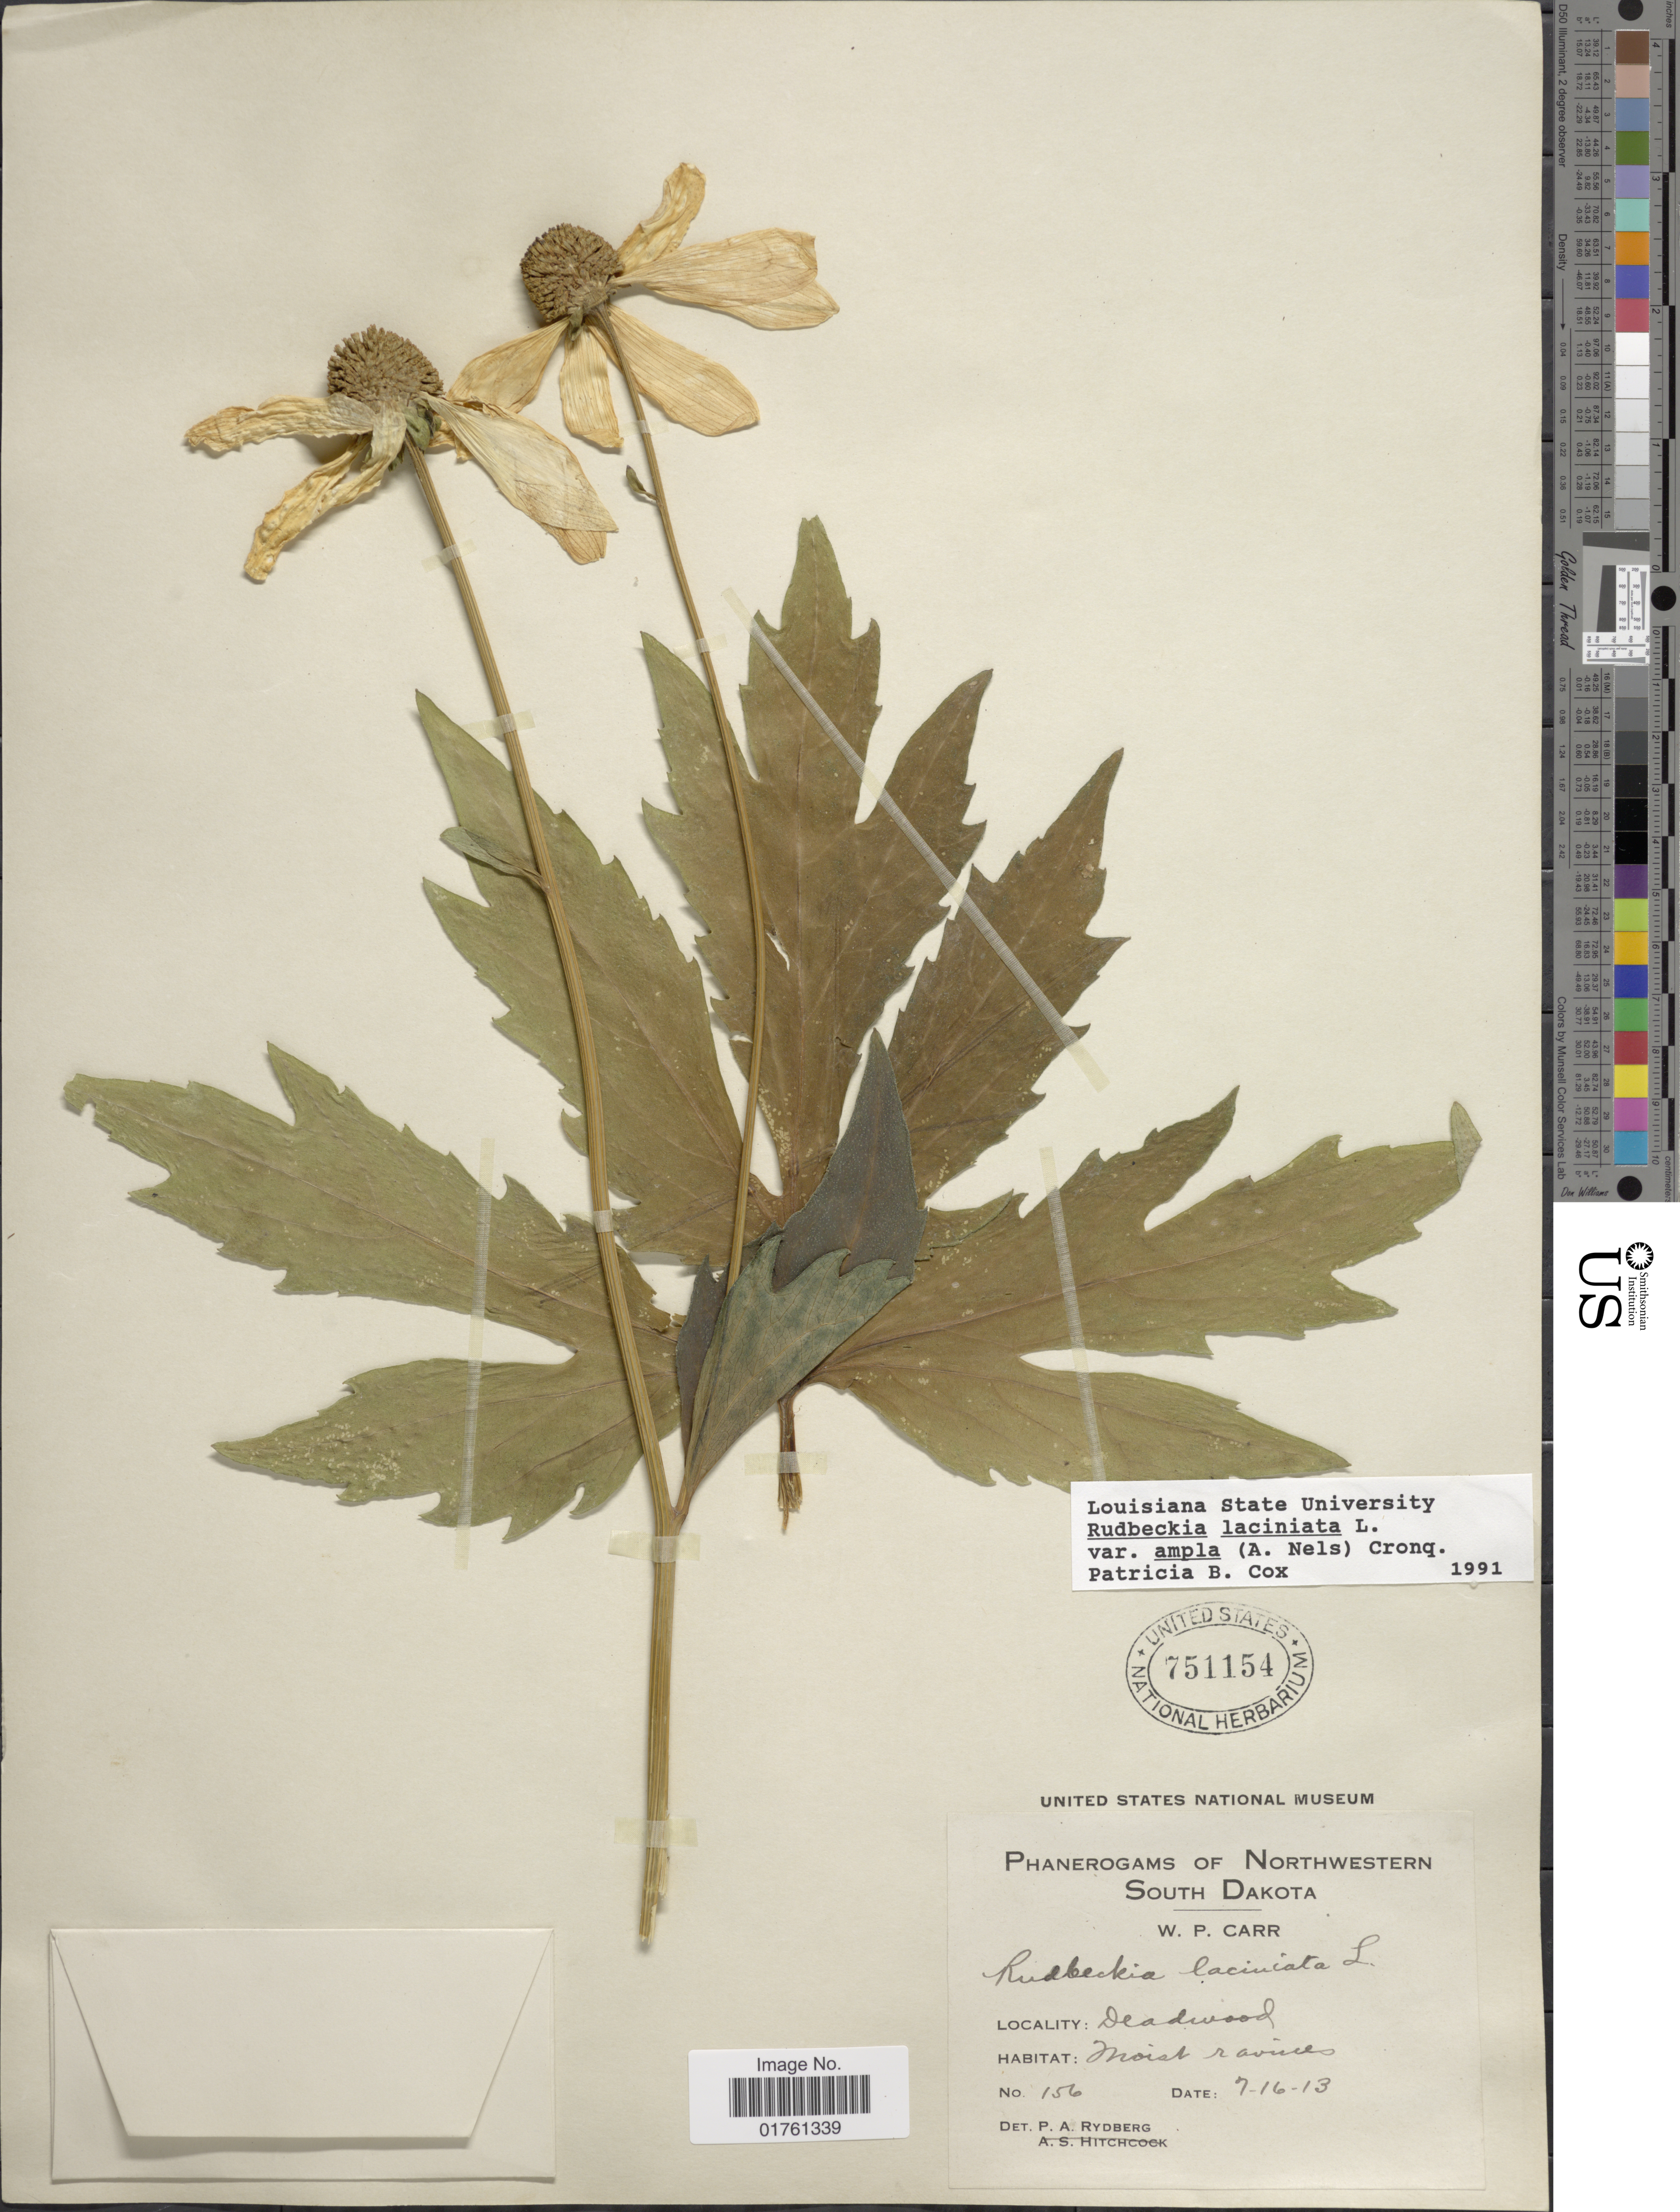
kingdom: Plantae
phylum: Tracheophyta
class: Magnoliopsida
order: Asterales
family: Asteraceae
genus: Rudbeckia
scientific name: Rudbeckia laciniata var. ampla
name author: (A. Nelson) Cronq.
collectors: W. Carr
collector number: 156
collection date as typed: Transcribed d/m/y: 16/7/13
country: United States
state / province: South Dakota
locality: Phanerogams of Northwestern South Dakota, Deadwood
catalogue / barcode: US 751154